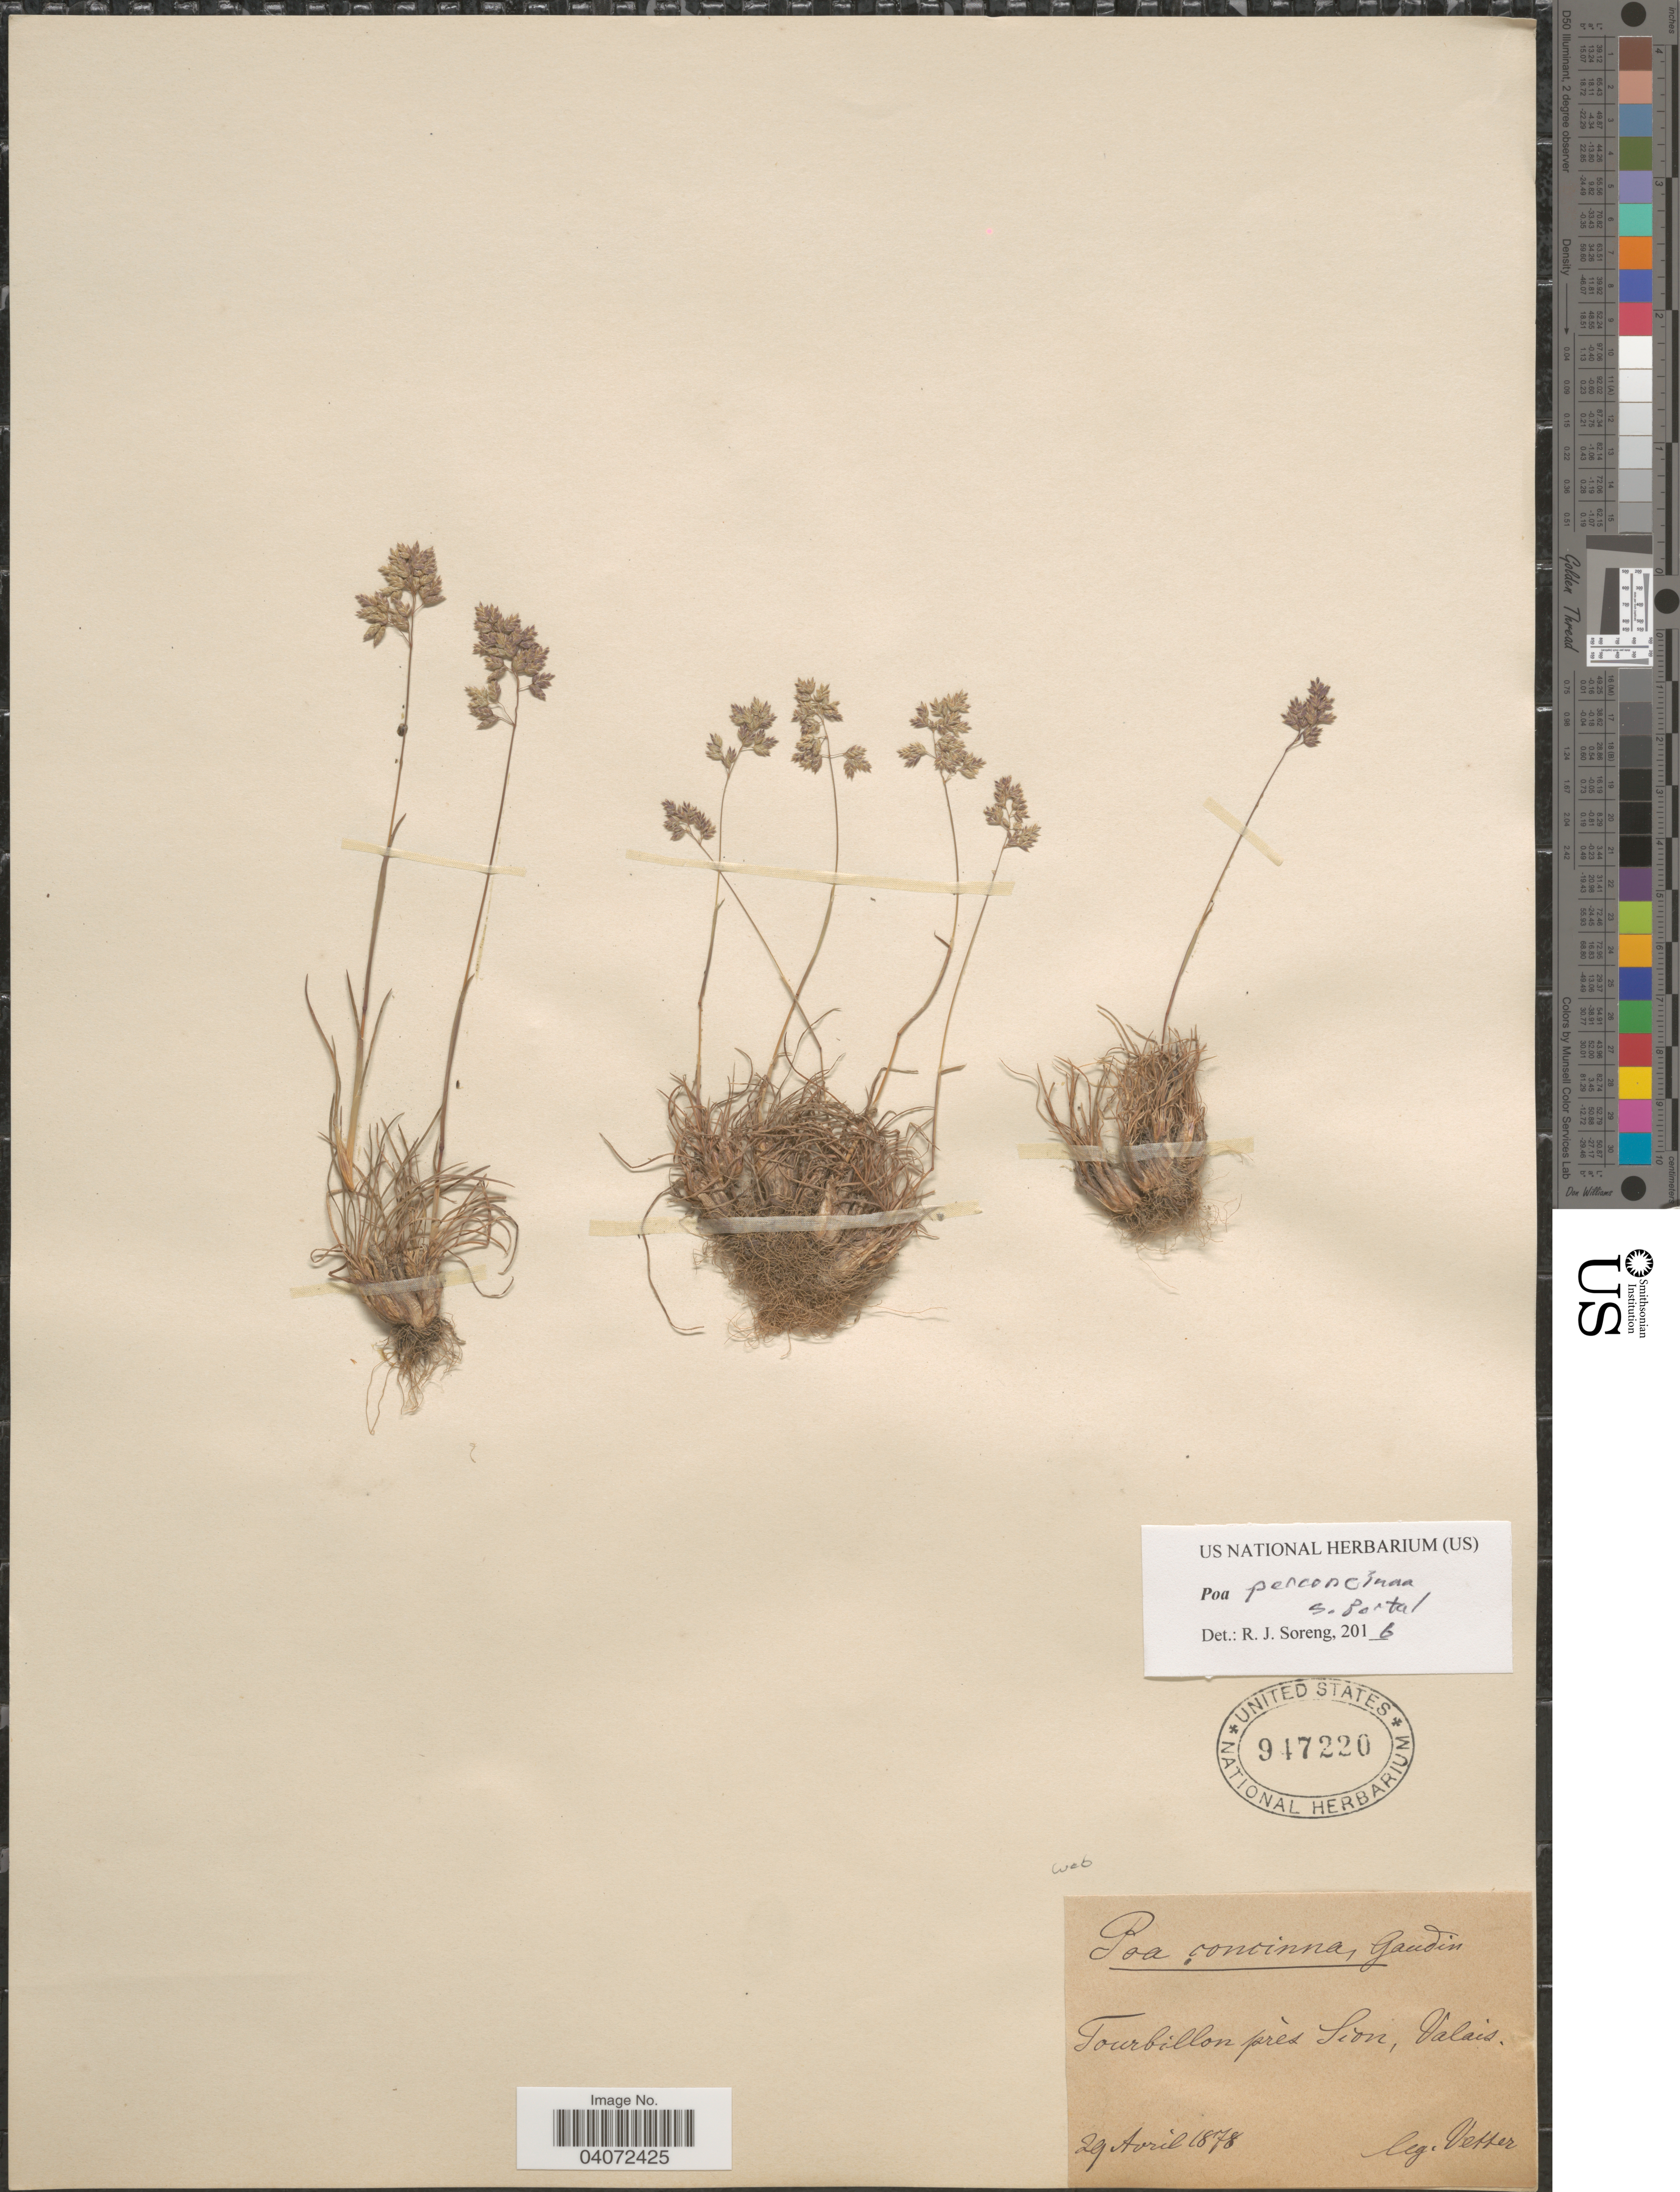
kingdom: Plantae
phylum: Tracheophyta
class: Liliopsida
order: Poales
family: Poaceae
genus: Poa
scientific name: Poa perconcinna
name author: J.R. Edm.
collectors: Vetter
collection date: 1878-04-29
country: Switzerland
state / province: Valais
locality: Tourbillon près Sion.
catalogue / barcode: US 947220